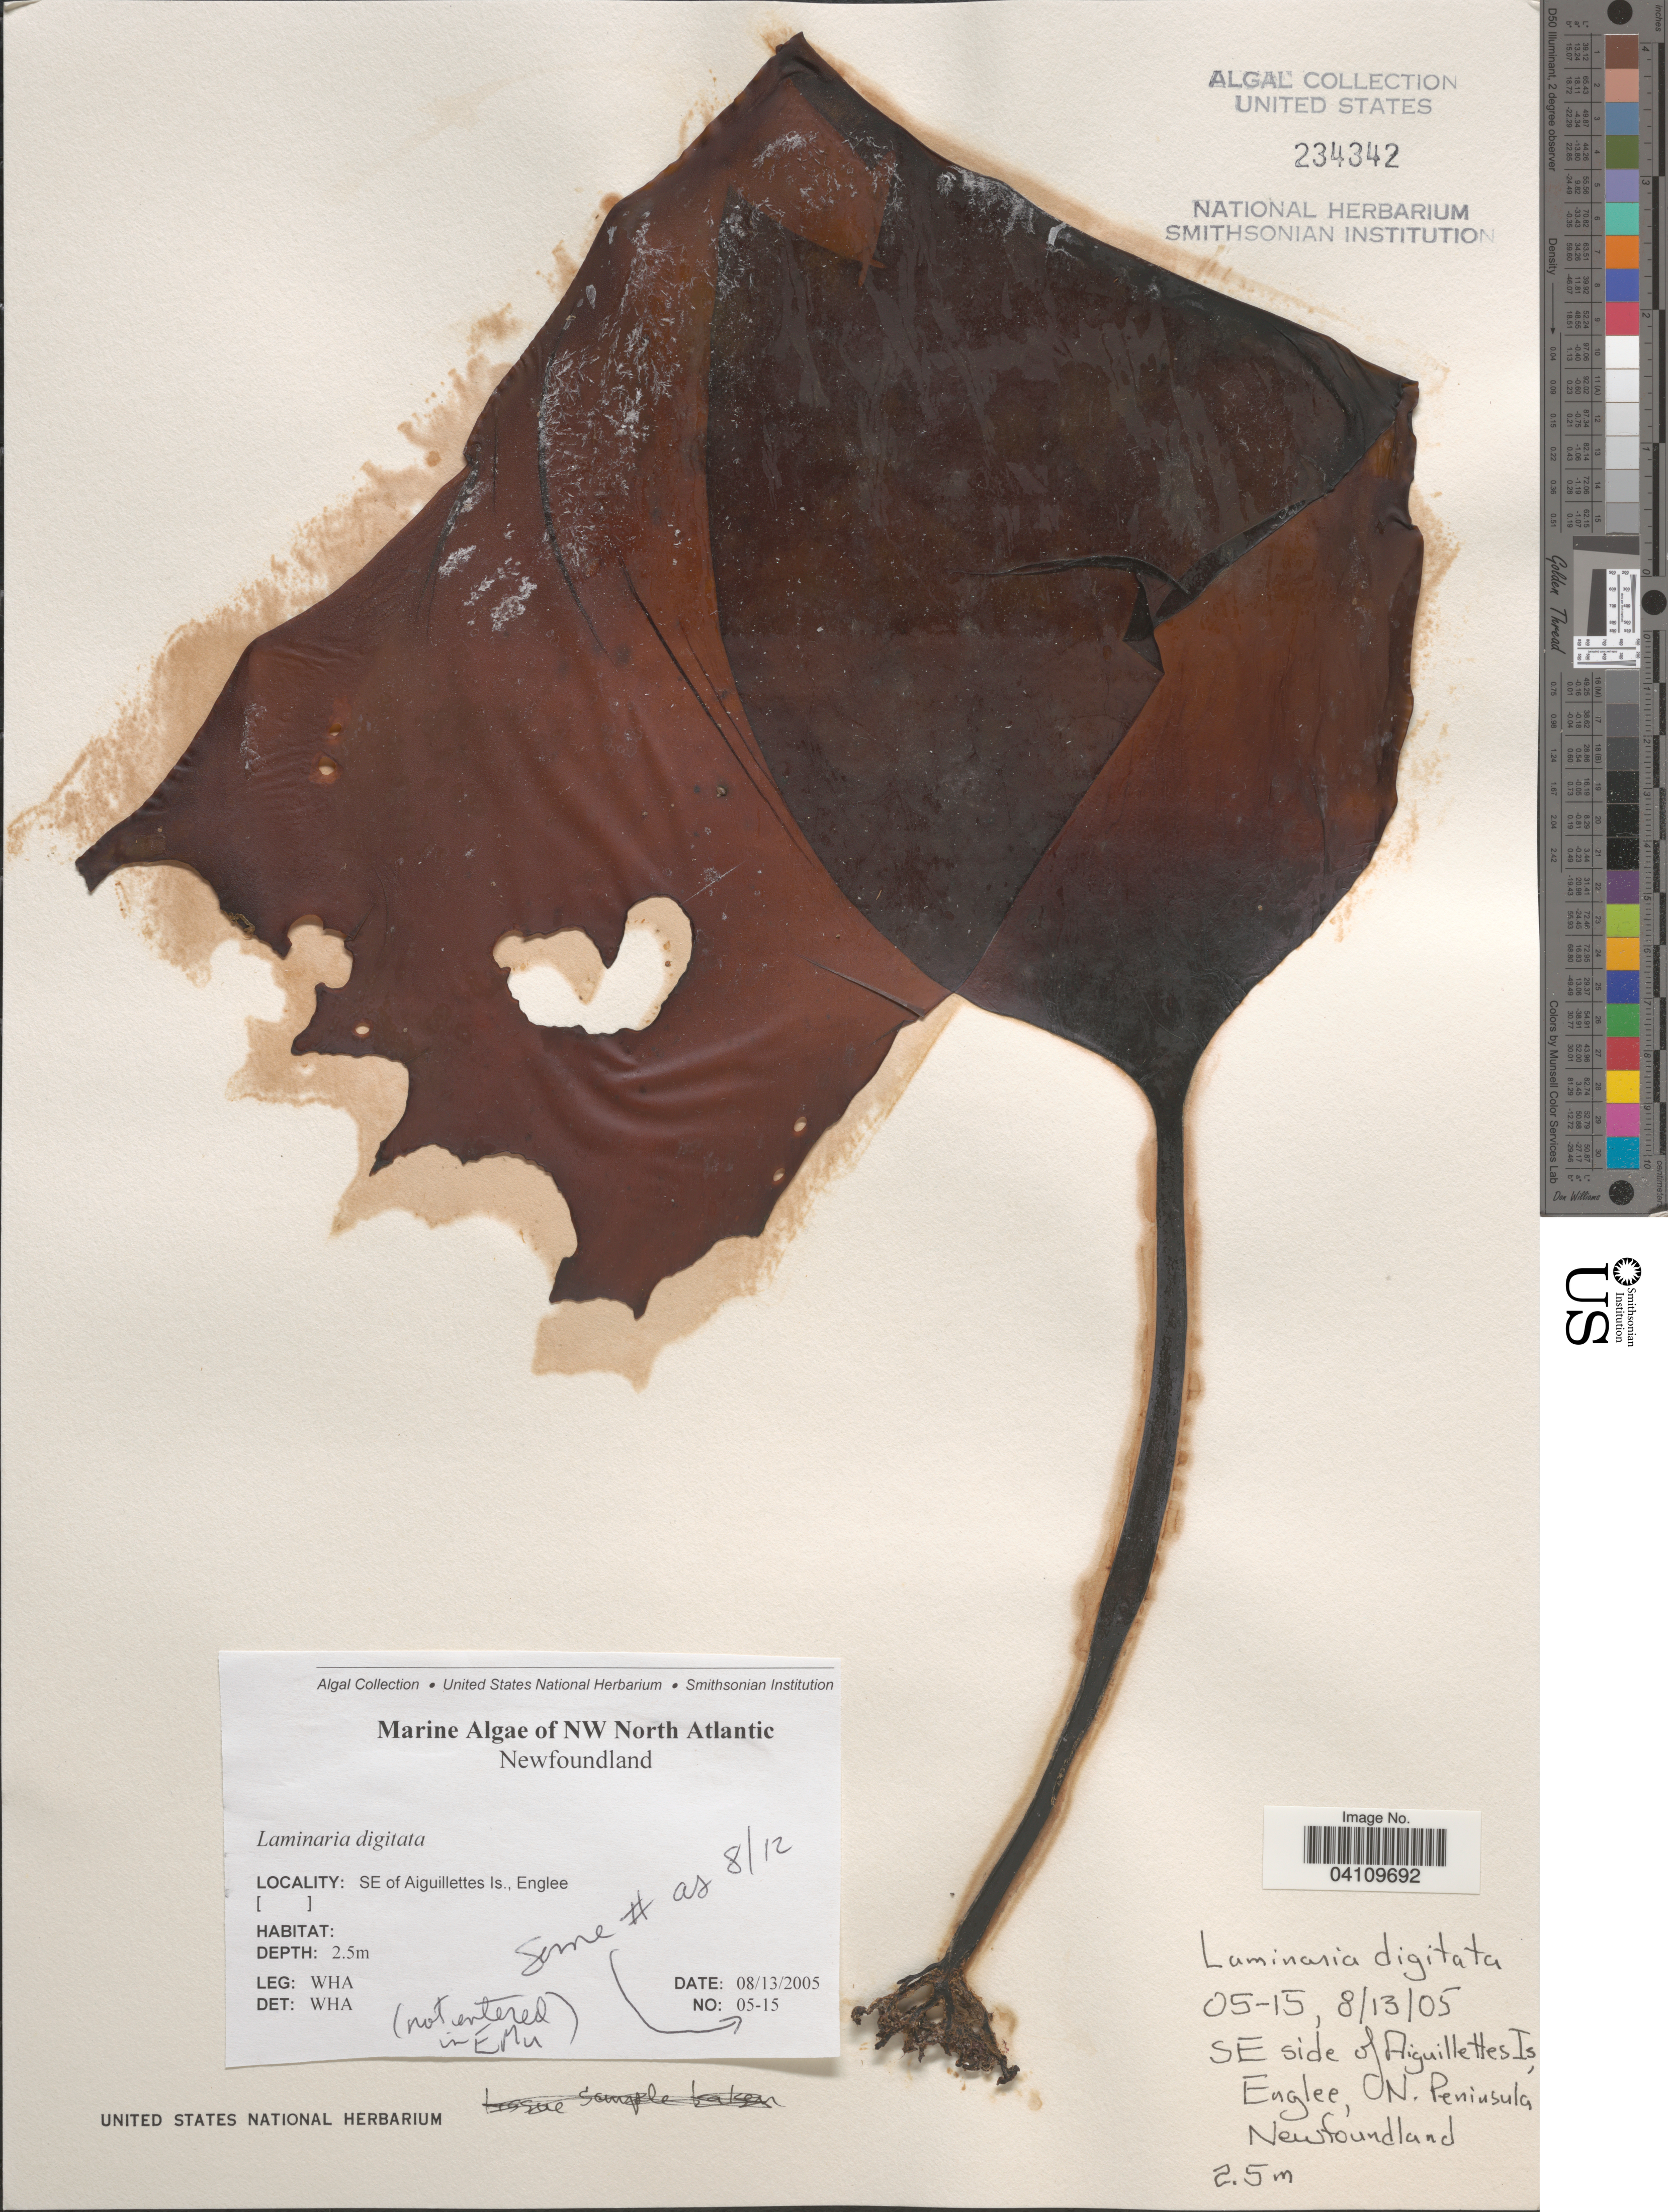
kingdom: Chromista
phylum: Ochrophyta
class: Phaeophyceae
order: Laminariales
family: Laminariaceae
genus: Laminaria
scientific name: Laminaria digitata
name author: (Hudson) J.V.Lamouroux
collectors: W. H. Adey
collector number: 05-15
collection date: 2005-08-13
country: Canada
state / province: Newfoundland and Labrador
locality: NW North Atlantic. SE of Aigullettes Is., Englee.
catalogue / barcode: US 234342